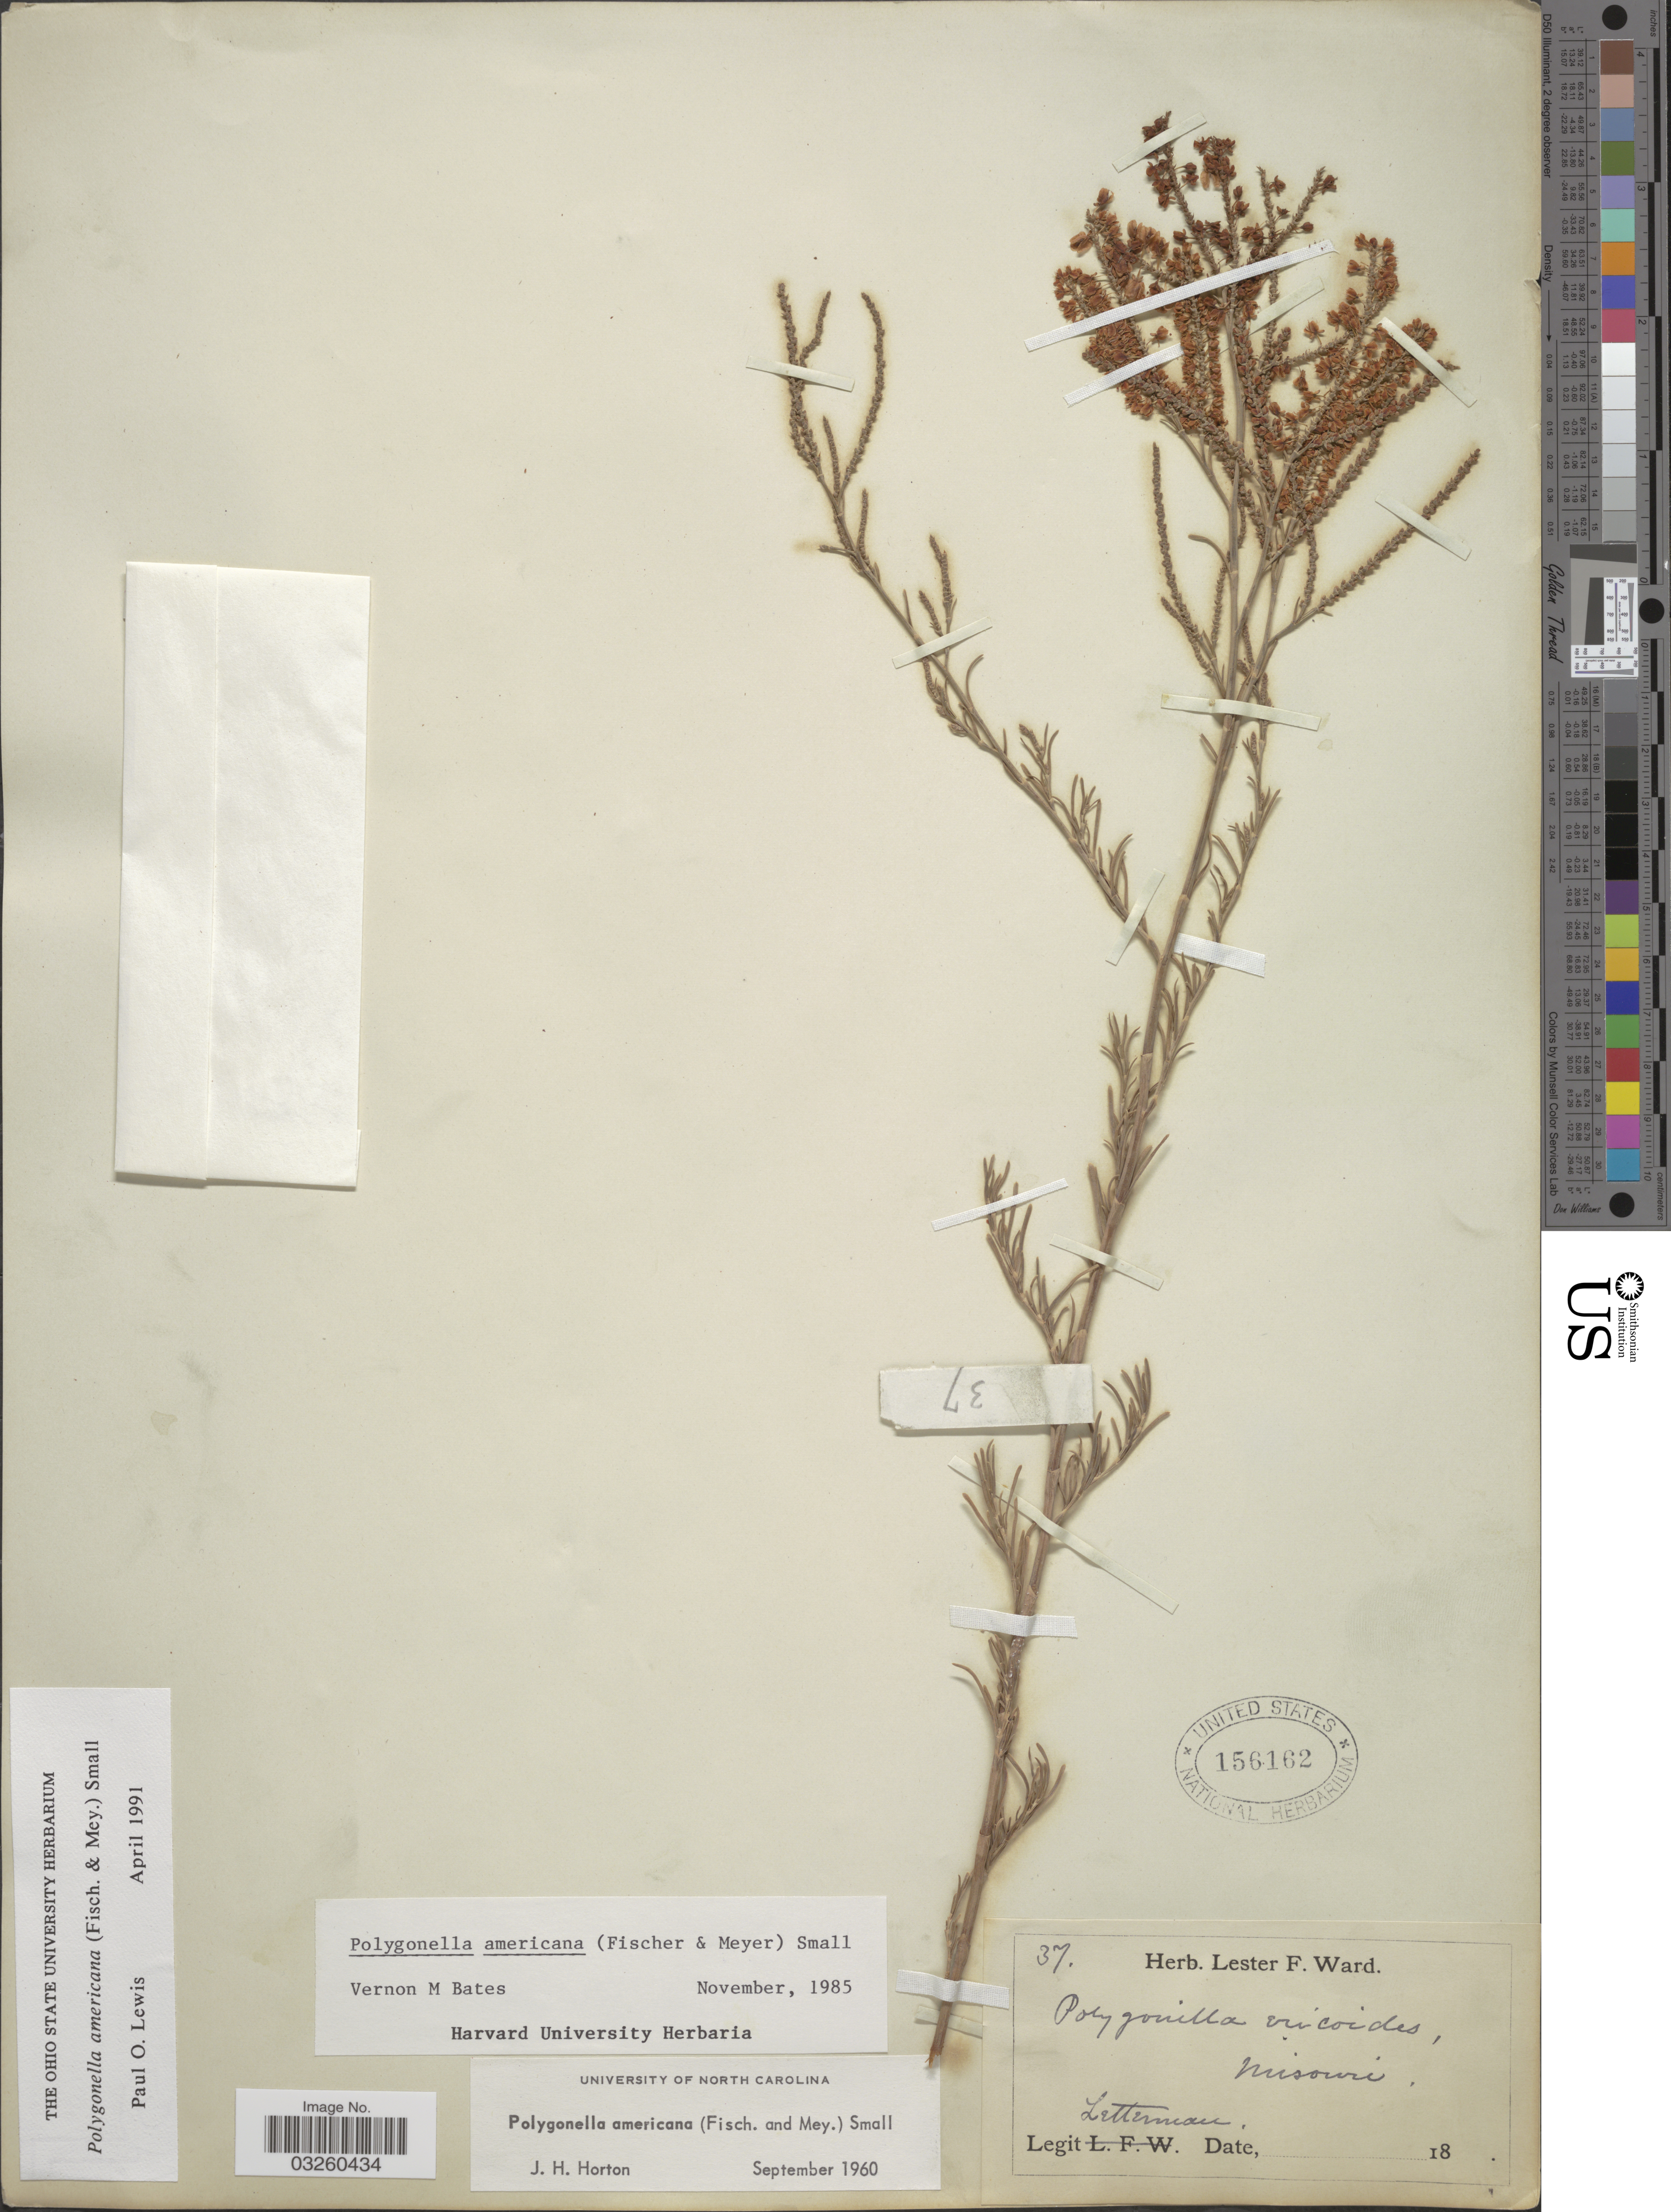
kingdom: Plantae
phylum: Tracheophyta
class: Magnoliopsida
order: Caryophyllales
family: Polygonaceae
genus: Polygonella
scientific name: Polygonella americana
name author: (Fisch. & C.A. Mey.) Small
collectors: Letterman, --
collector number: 37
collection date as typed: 18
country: United States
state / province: Missouri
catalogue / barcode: US 156162